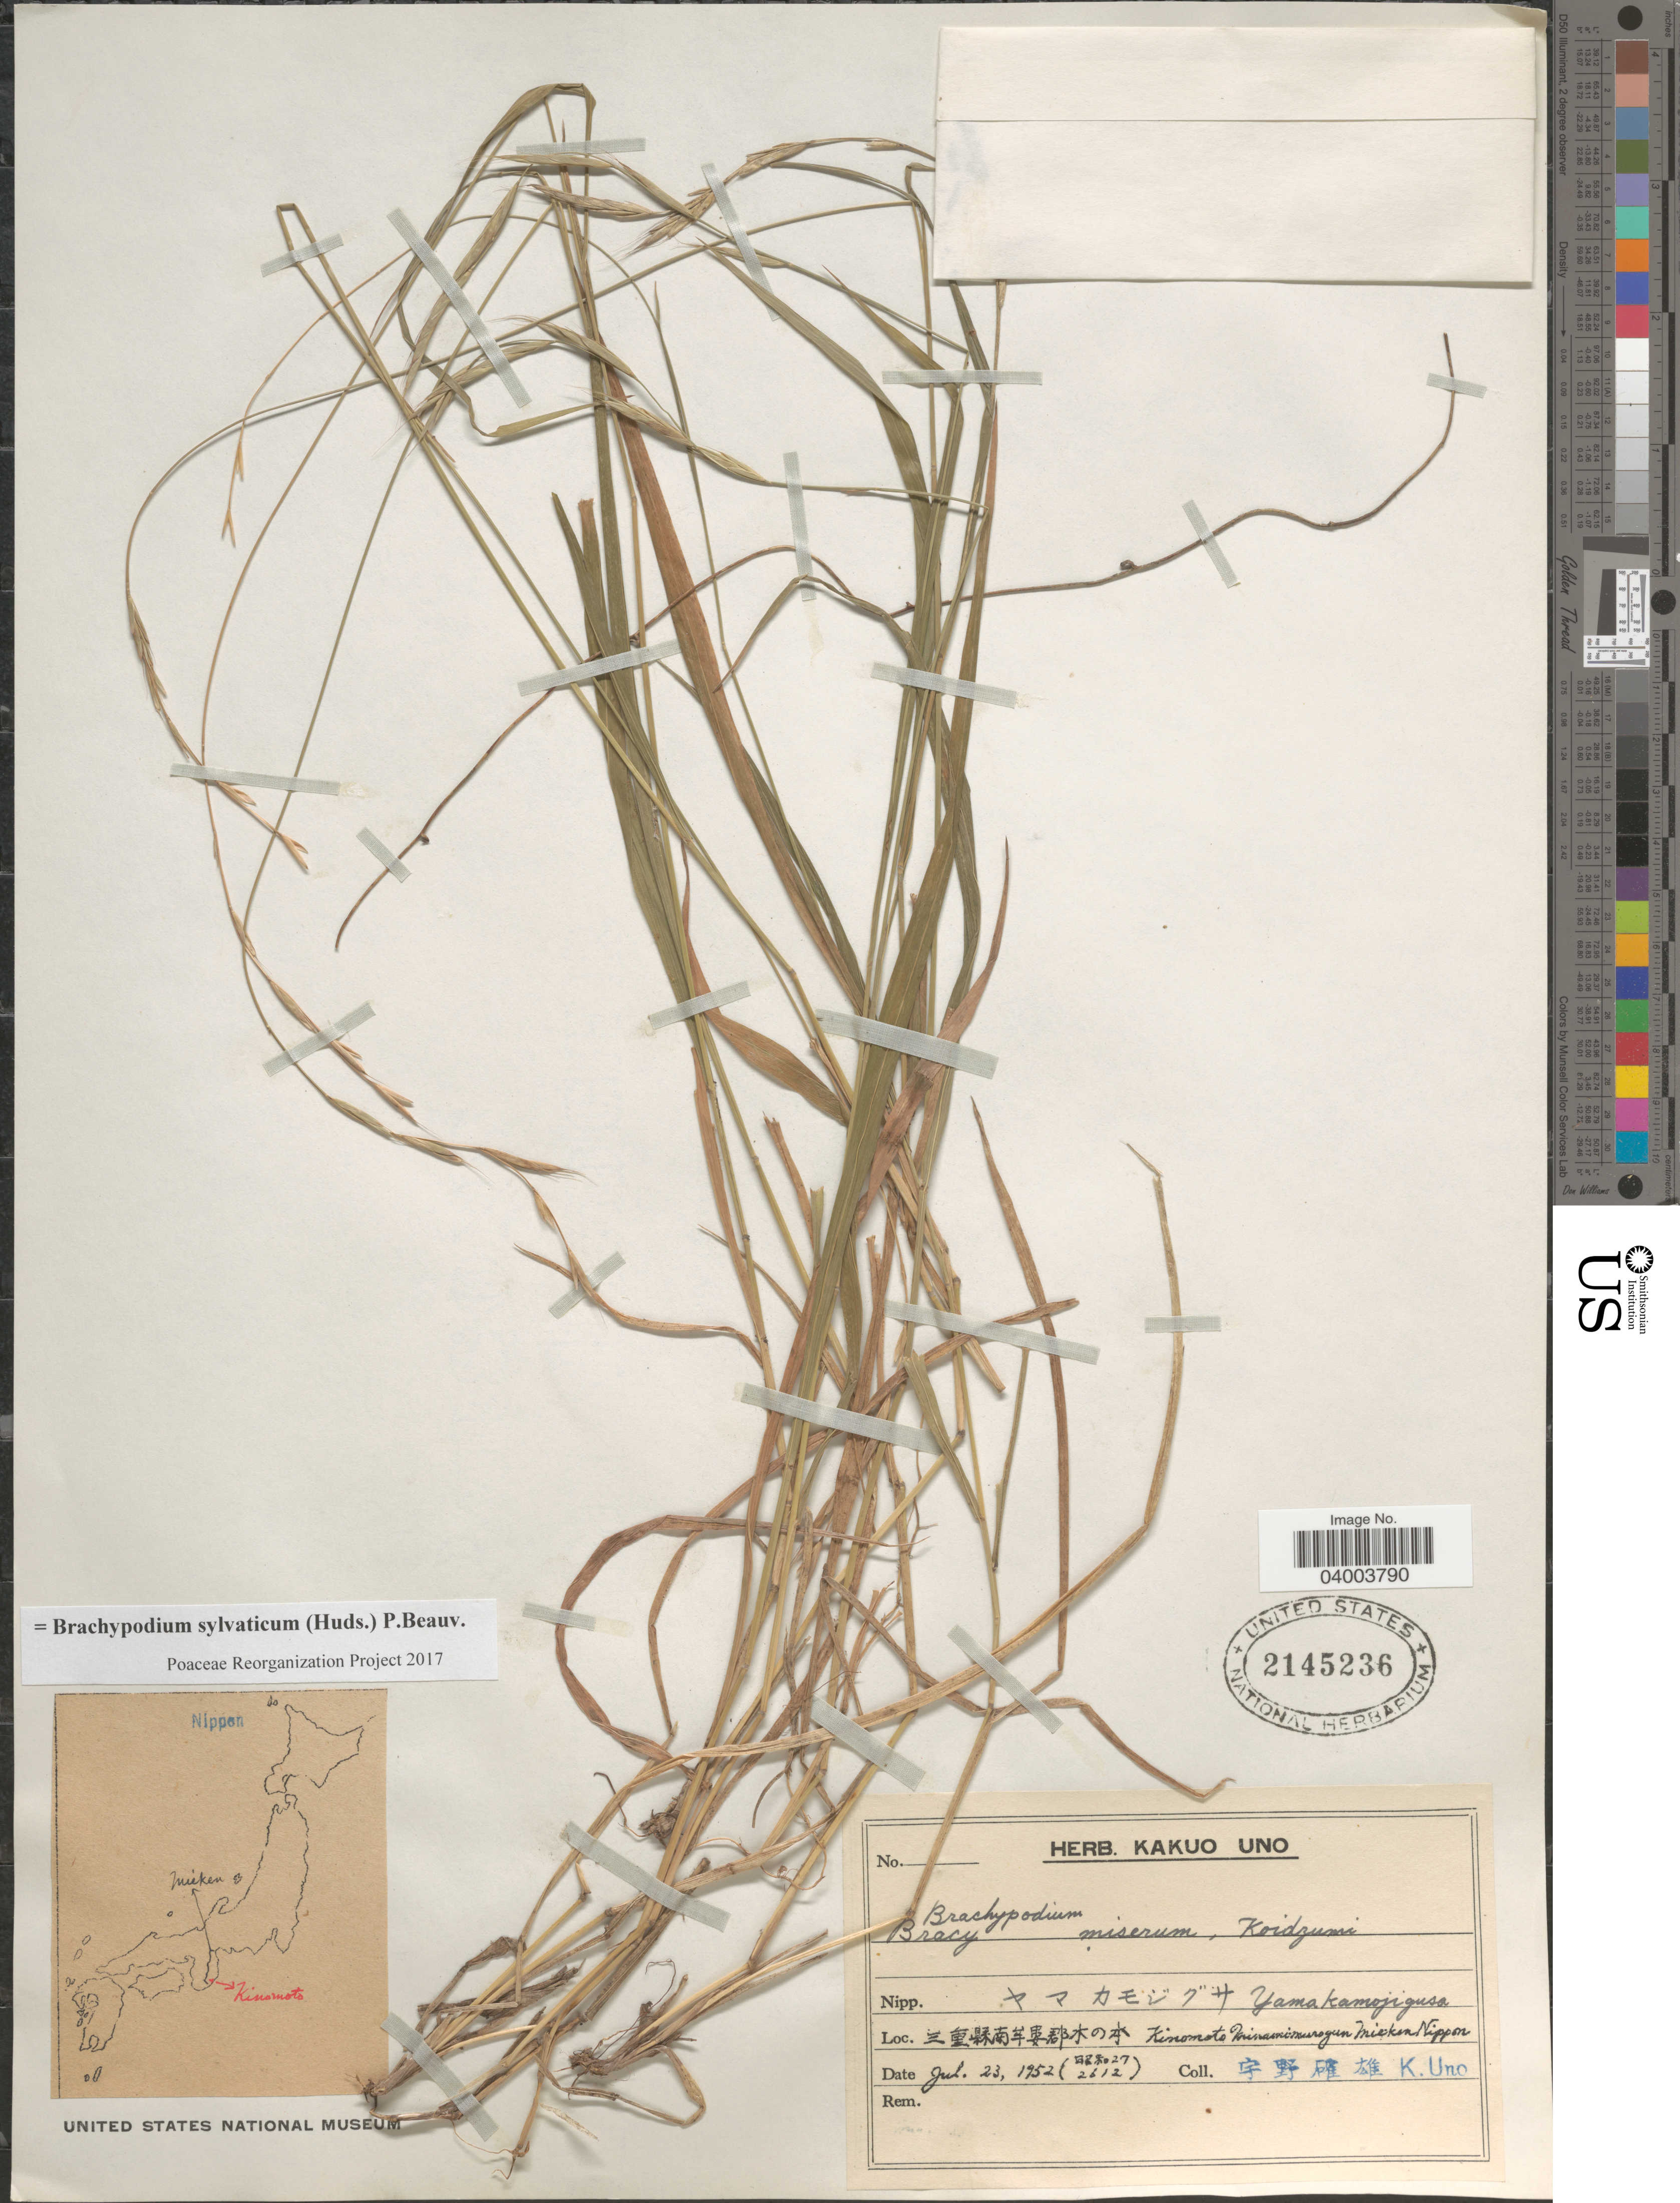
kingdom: Plantae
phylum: Tracheophyta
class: Liliopsida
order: Poales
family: Poaceae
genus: Brachypodium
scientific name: Brachypodium sylvaticum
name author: (Huds.) P. Beauv.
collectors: K. Uno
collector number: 2612?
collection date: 1952-07-23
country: Japan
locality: X. Kinomoto Minamimurogun. Mieken Nippon.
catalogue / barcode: US 2145236